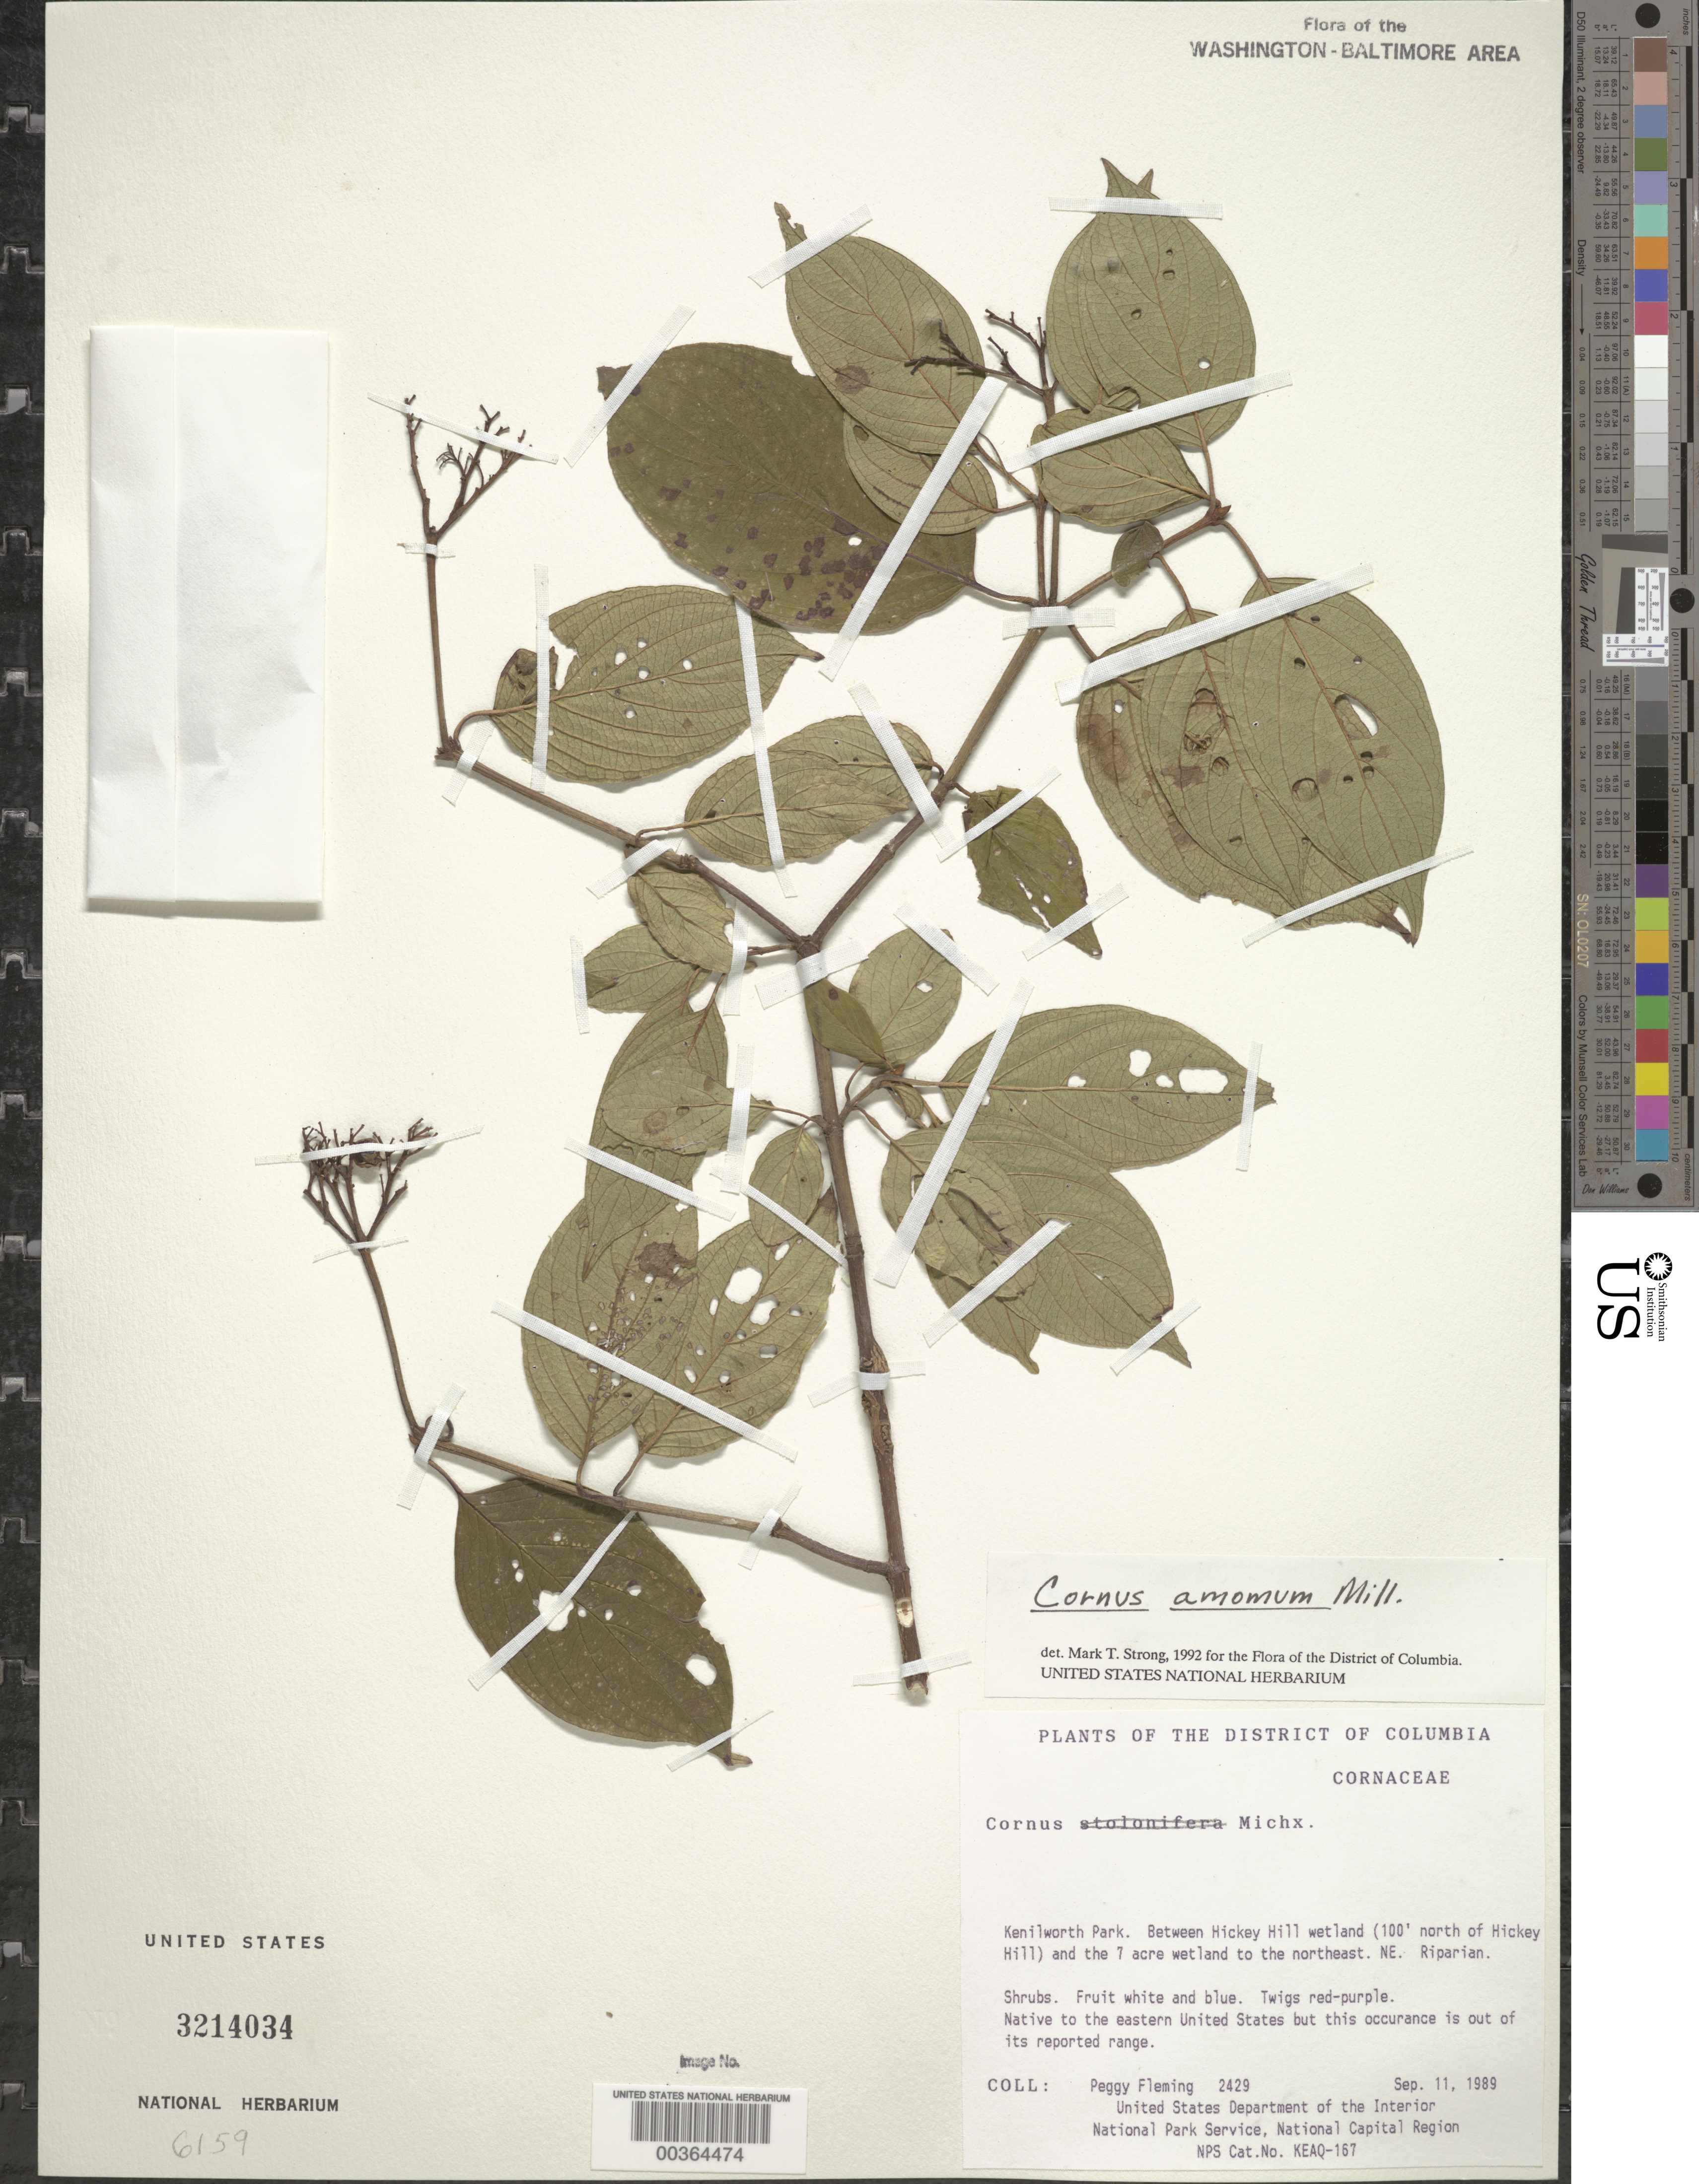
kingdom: Plantae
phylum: Tracheophyta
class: Magnoliopsida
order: Cornales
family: Cornaceae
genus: Cornus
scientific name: Cornus amomum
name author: Mill.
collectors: P. Fleming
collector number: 2429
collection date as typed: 11 Sep 1989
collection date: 1989-09-11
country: United States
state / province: District of Columbia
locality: Kenilworth Park, between Hickey Hill Wetland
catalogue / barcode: US 3214034